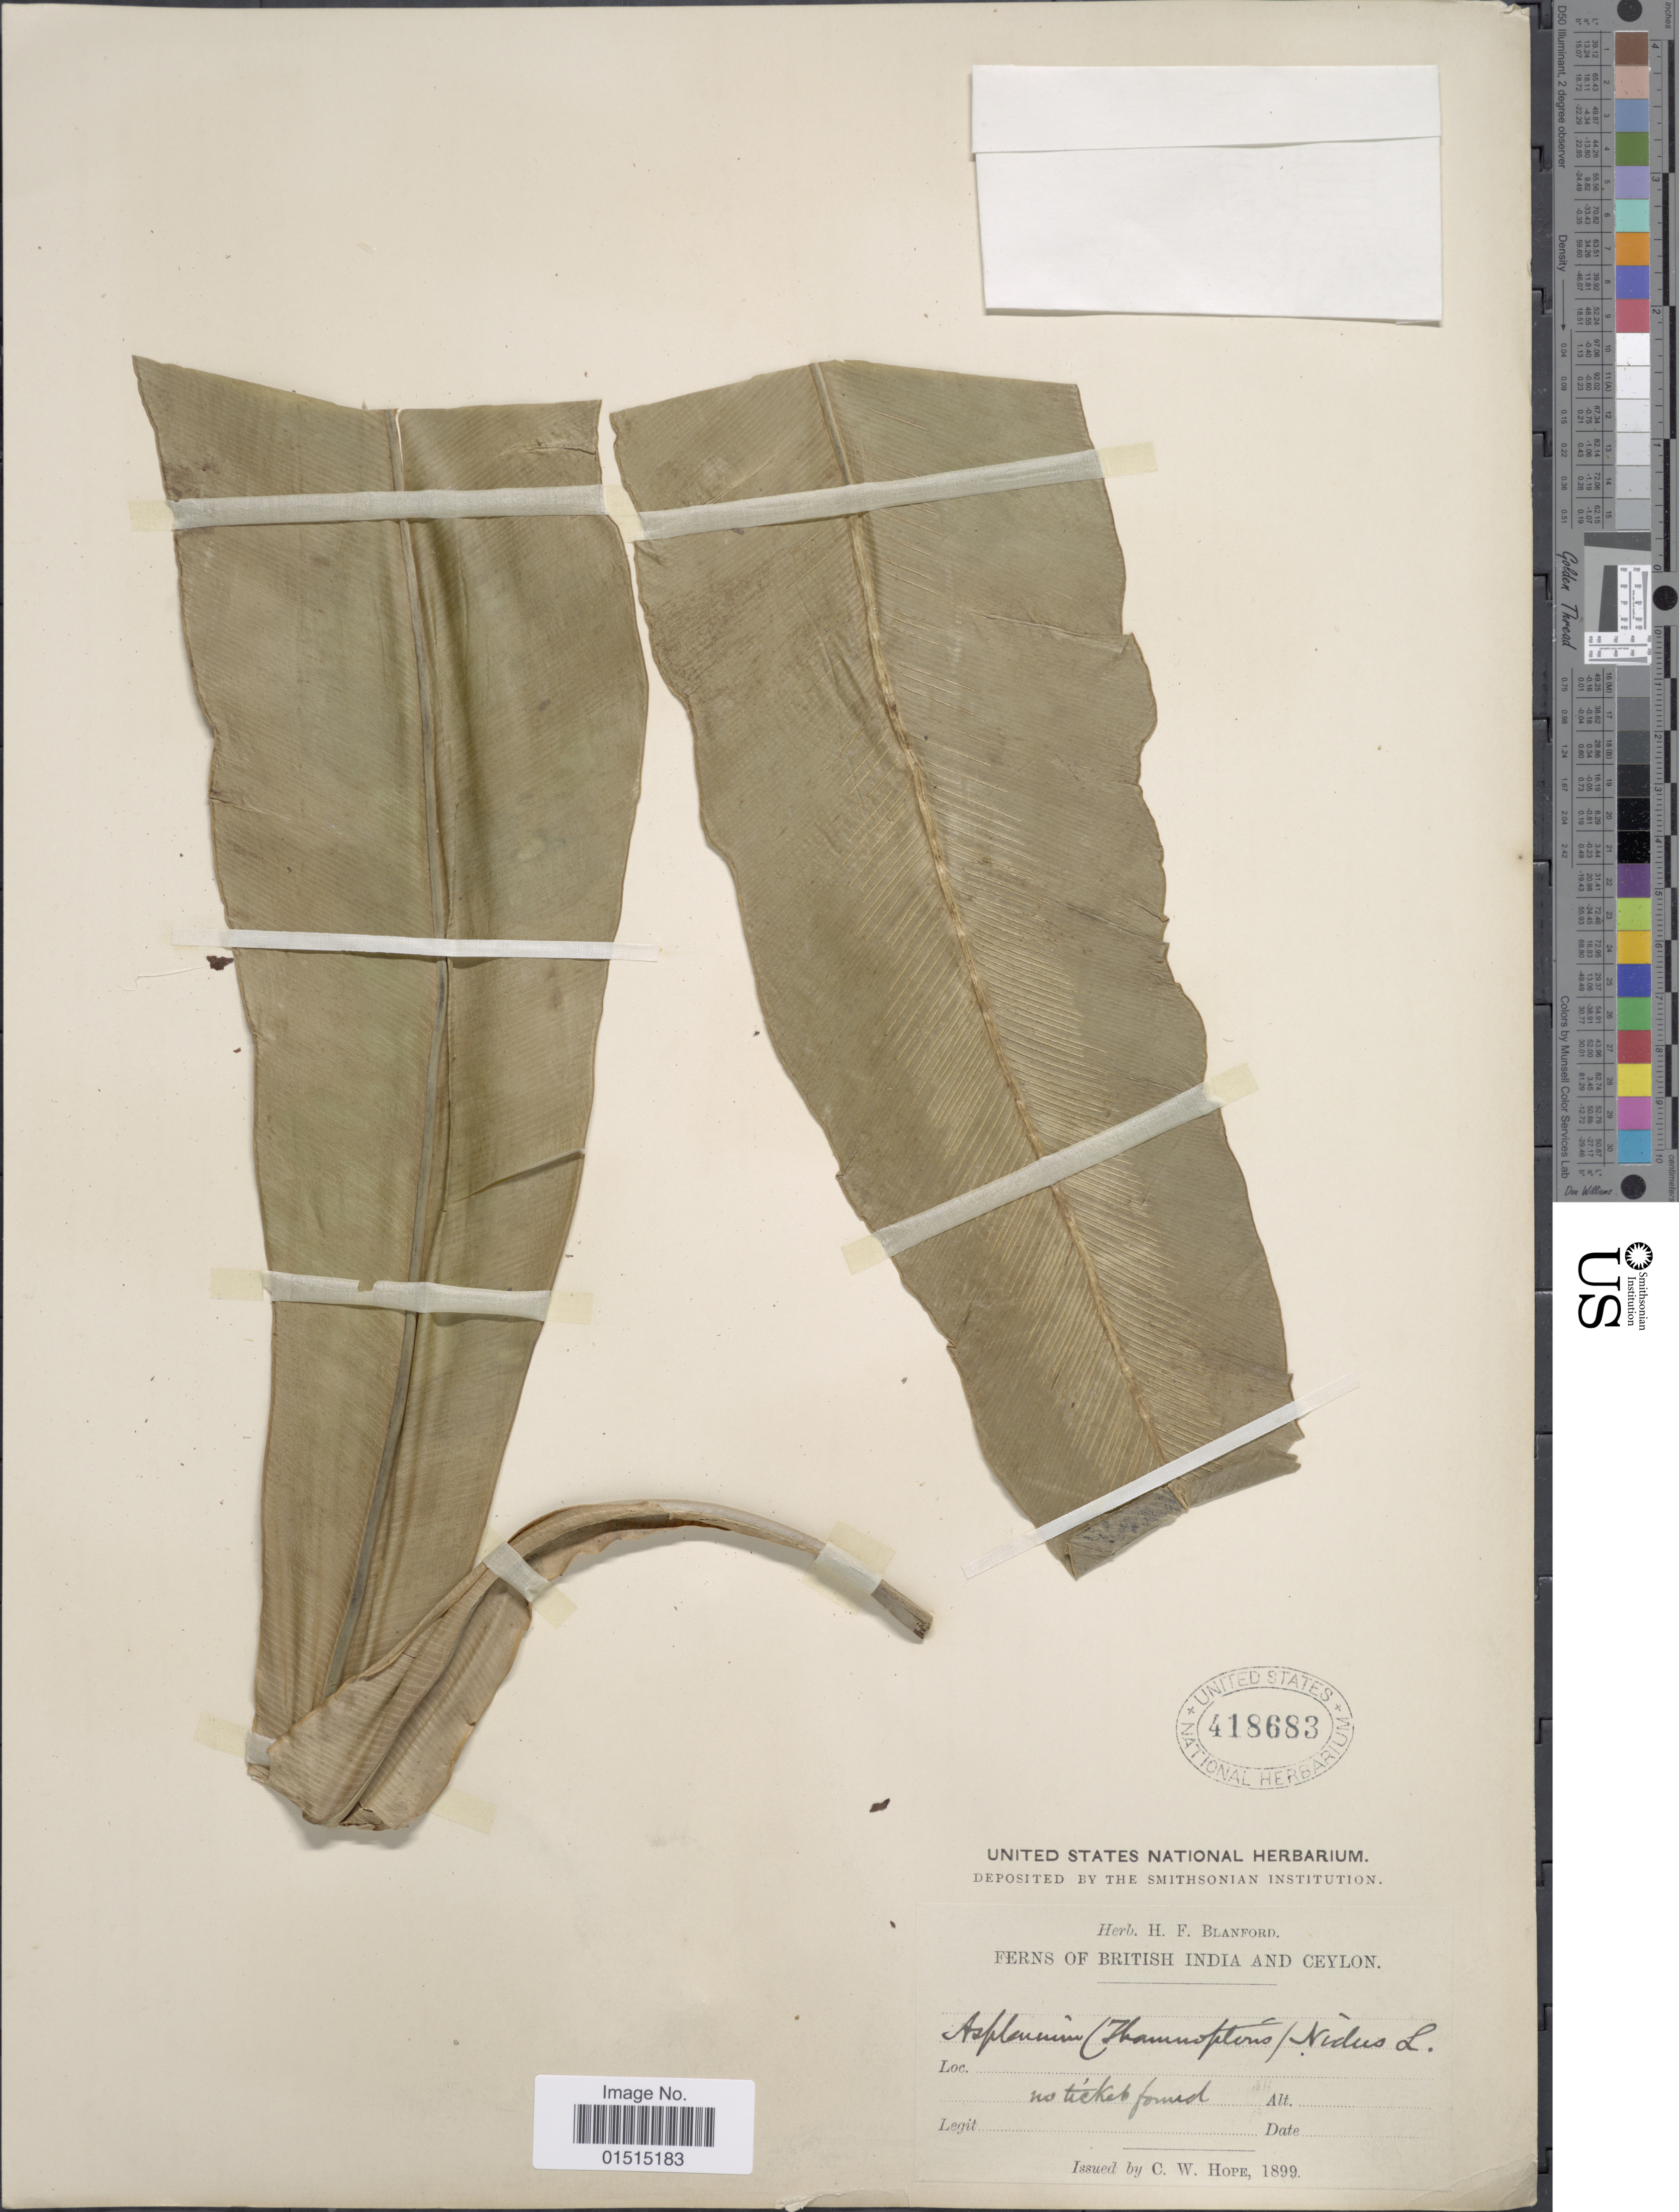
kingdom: Plantae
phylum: Tracheophyta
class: Polypodiopsida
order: Polypodiales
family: Aspleniaceae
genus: Asplenium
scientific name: Asplenium nidus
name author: L.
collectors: C. W. Hope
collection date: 1899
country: Sri Lanka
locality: British India and Ceylon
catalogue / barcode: US 418683